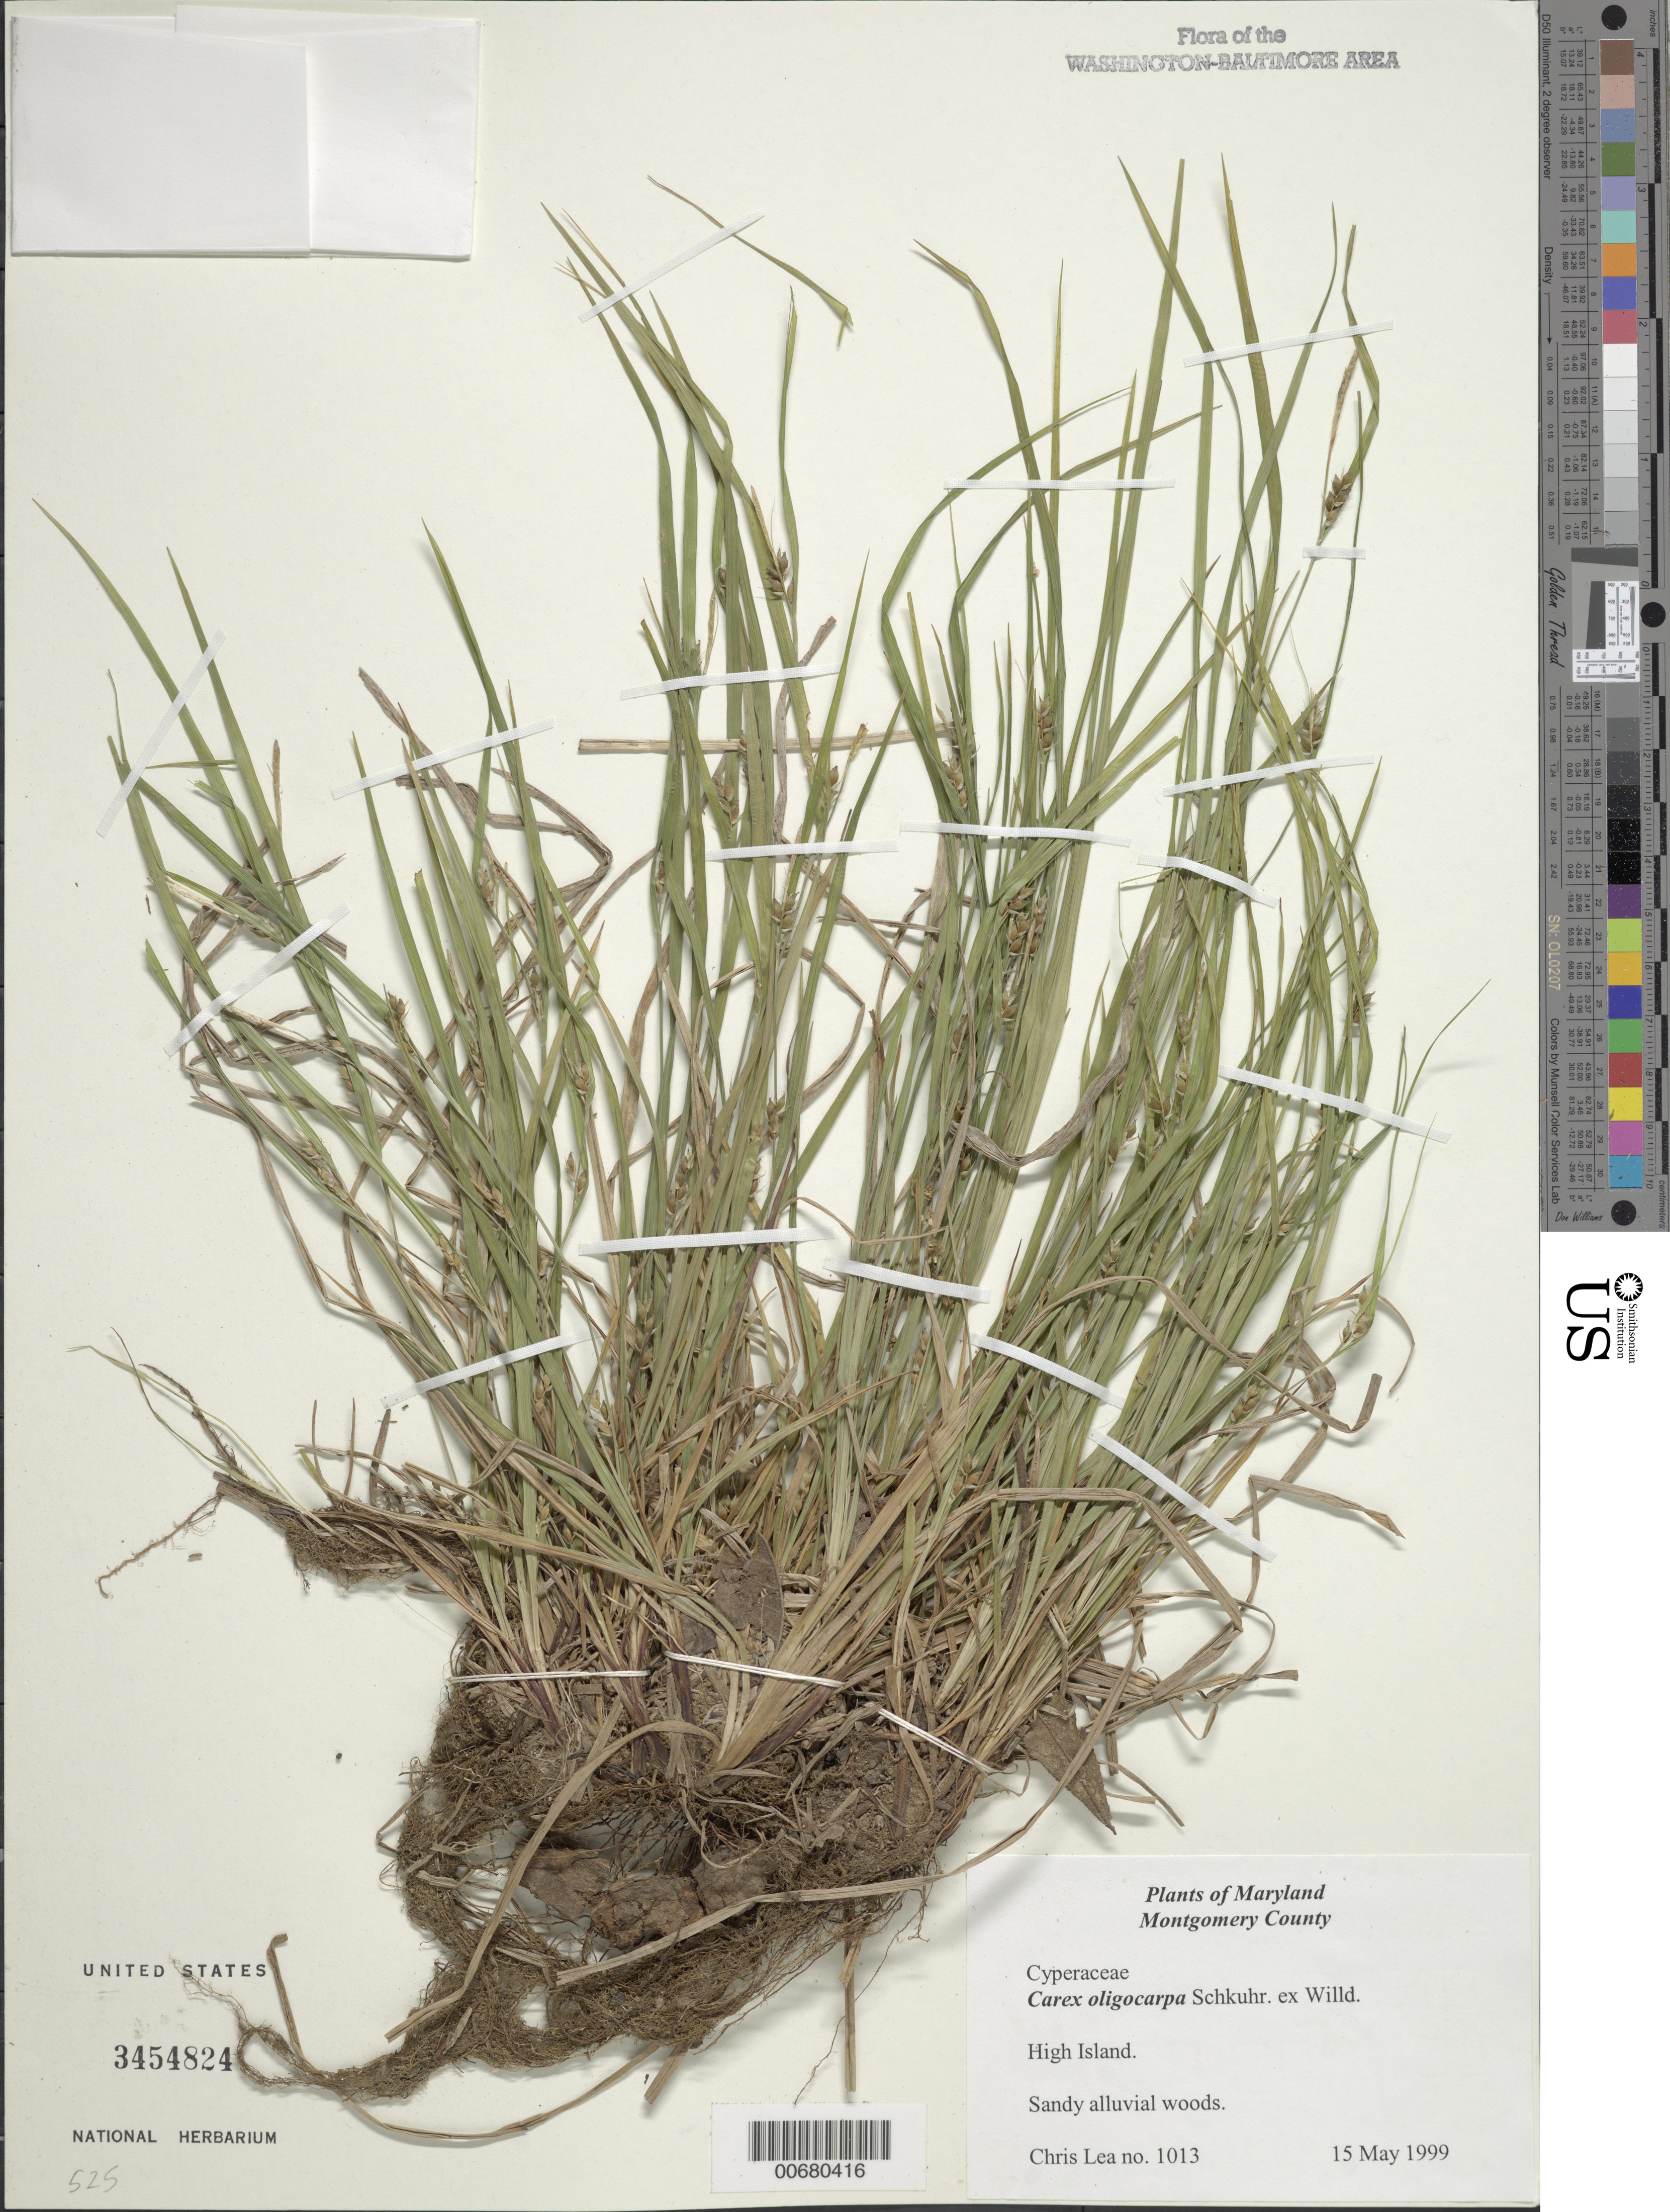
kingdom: Plantae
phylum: Tracheophyta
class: Liliopsida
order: Poales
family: Cyperaceae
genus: Carex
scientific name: Carex oligocarpa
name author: Willd.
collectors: C. Lea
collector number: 1013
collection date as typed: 15 May 1999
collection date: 1999-05-15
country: United States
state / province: District of Columbia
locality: High Island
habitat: Sandy alluvial woods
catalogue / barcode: US 3454824